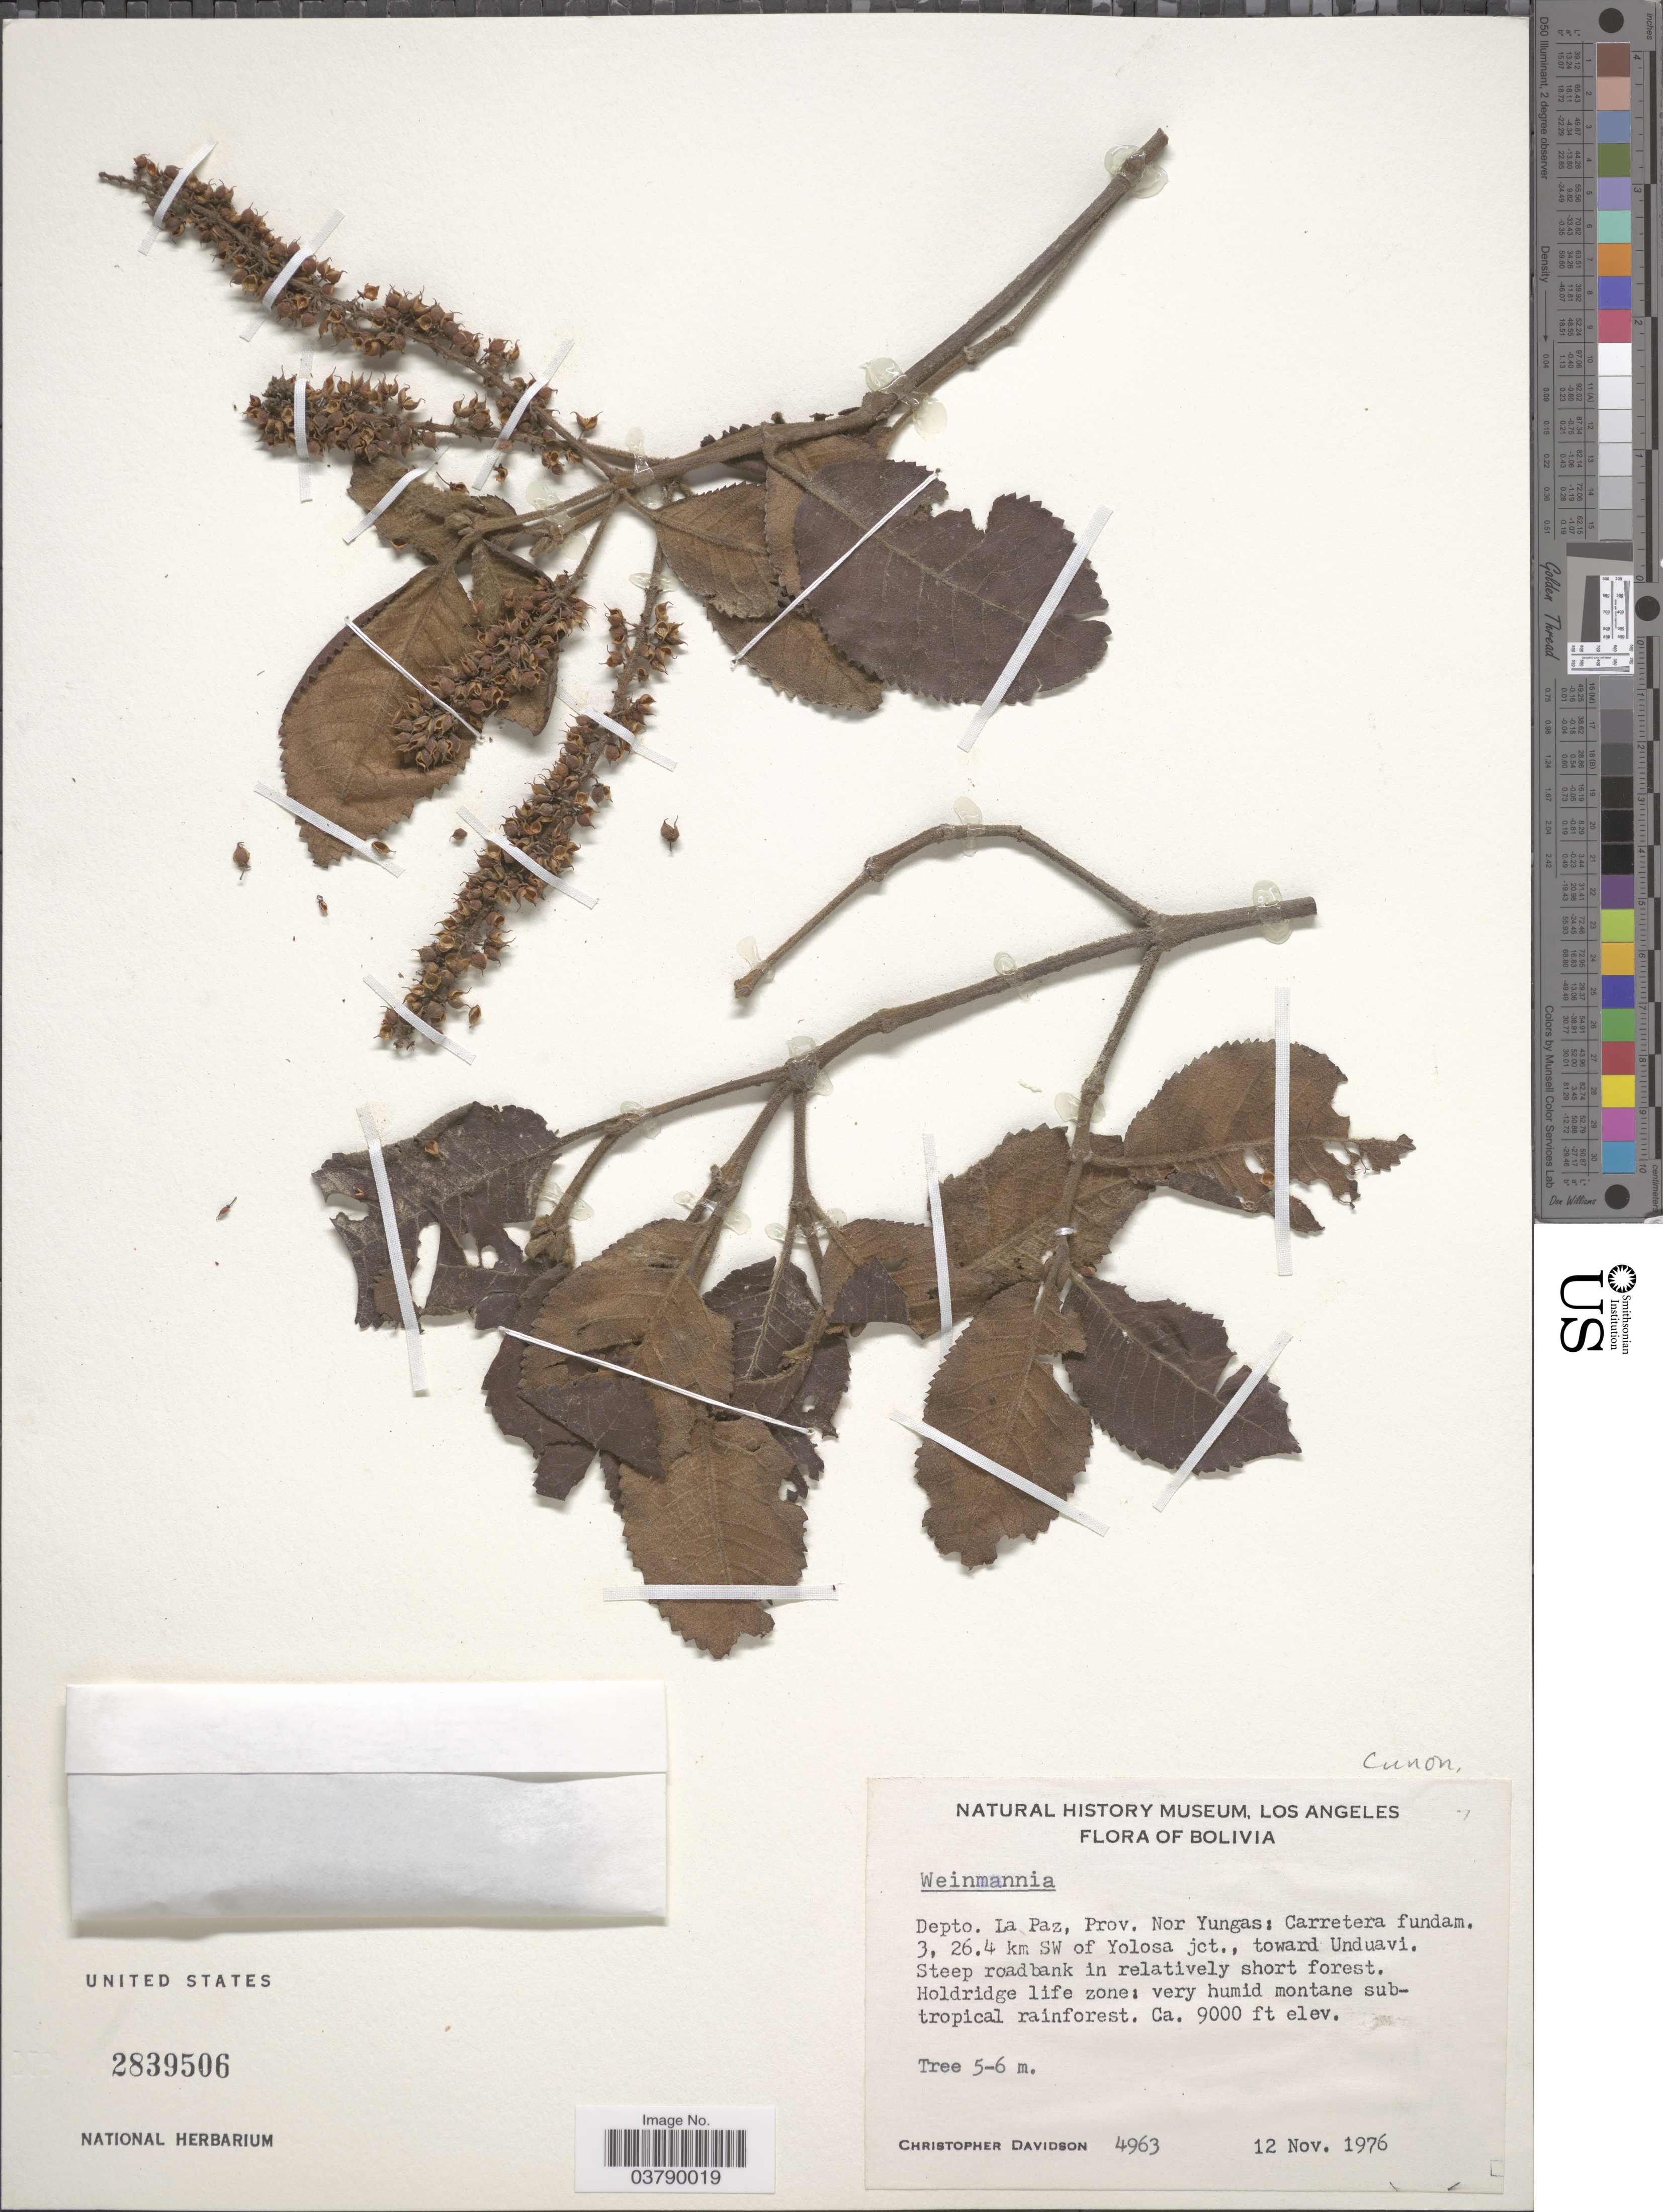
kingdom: Plantae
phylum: Tracheophyta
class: Magnoliopsida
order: Oxalidales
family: Cunoniaceae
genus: Weinmannia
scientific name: Weinmannia sp.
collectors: C. Davidson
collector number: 4963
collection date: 1976-11-12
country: Bolivia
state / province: La Paz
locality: Depto. La Paz, Prov. Nor Yungas: Carretera fundam 3, 26.4 km SW of Yolosa jct., toward Unduavi.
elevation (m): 2743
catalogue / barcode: US 2839506